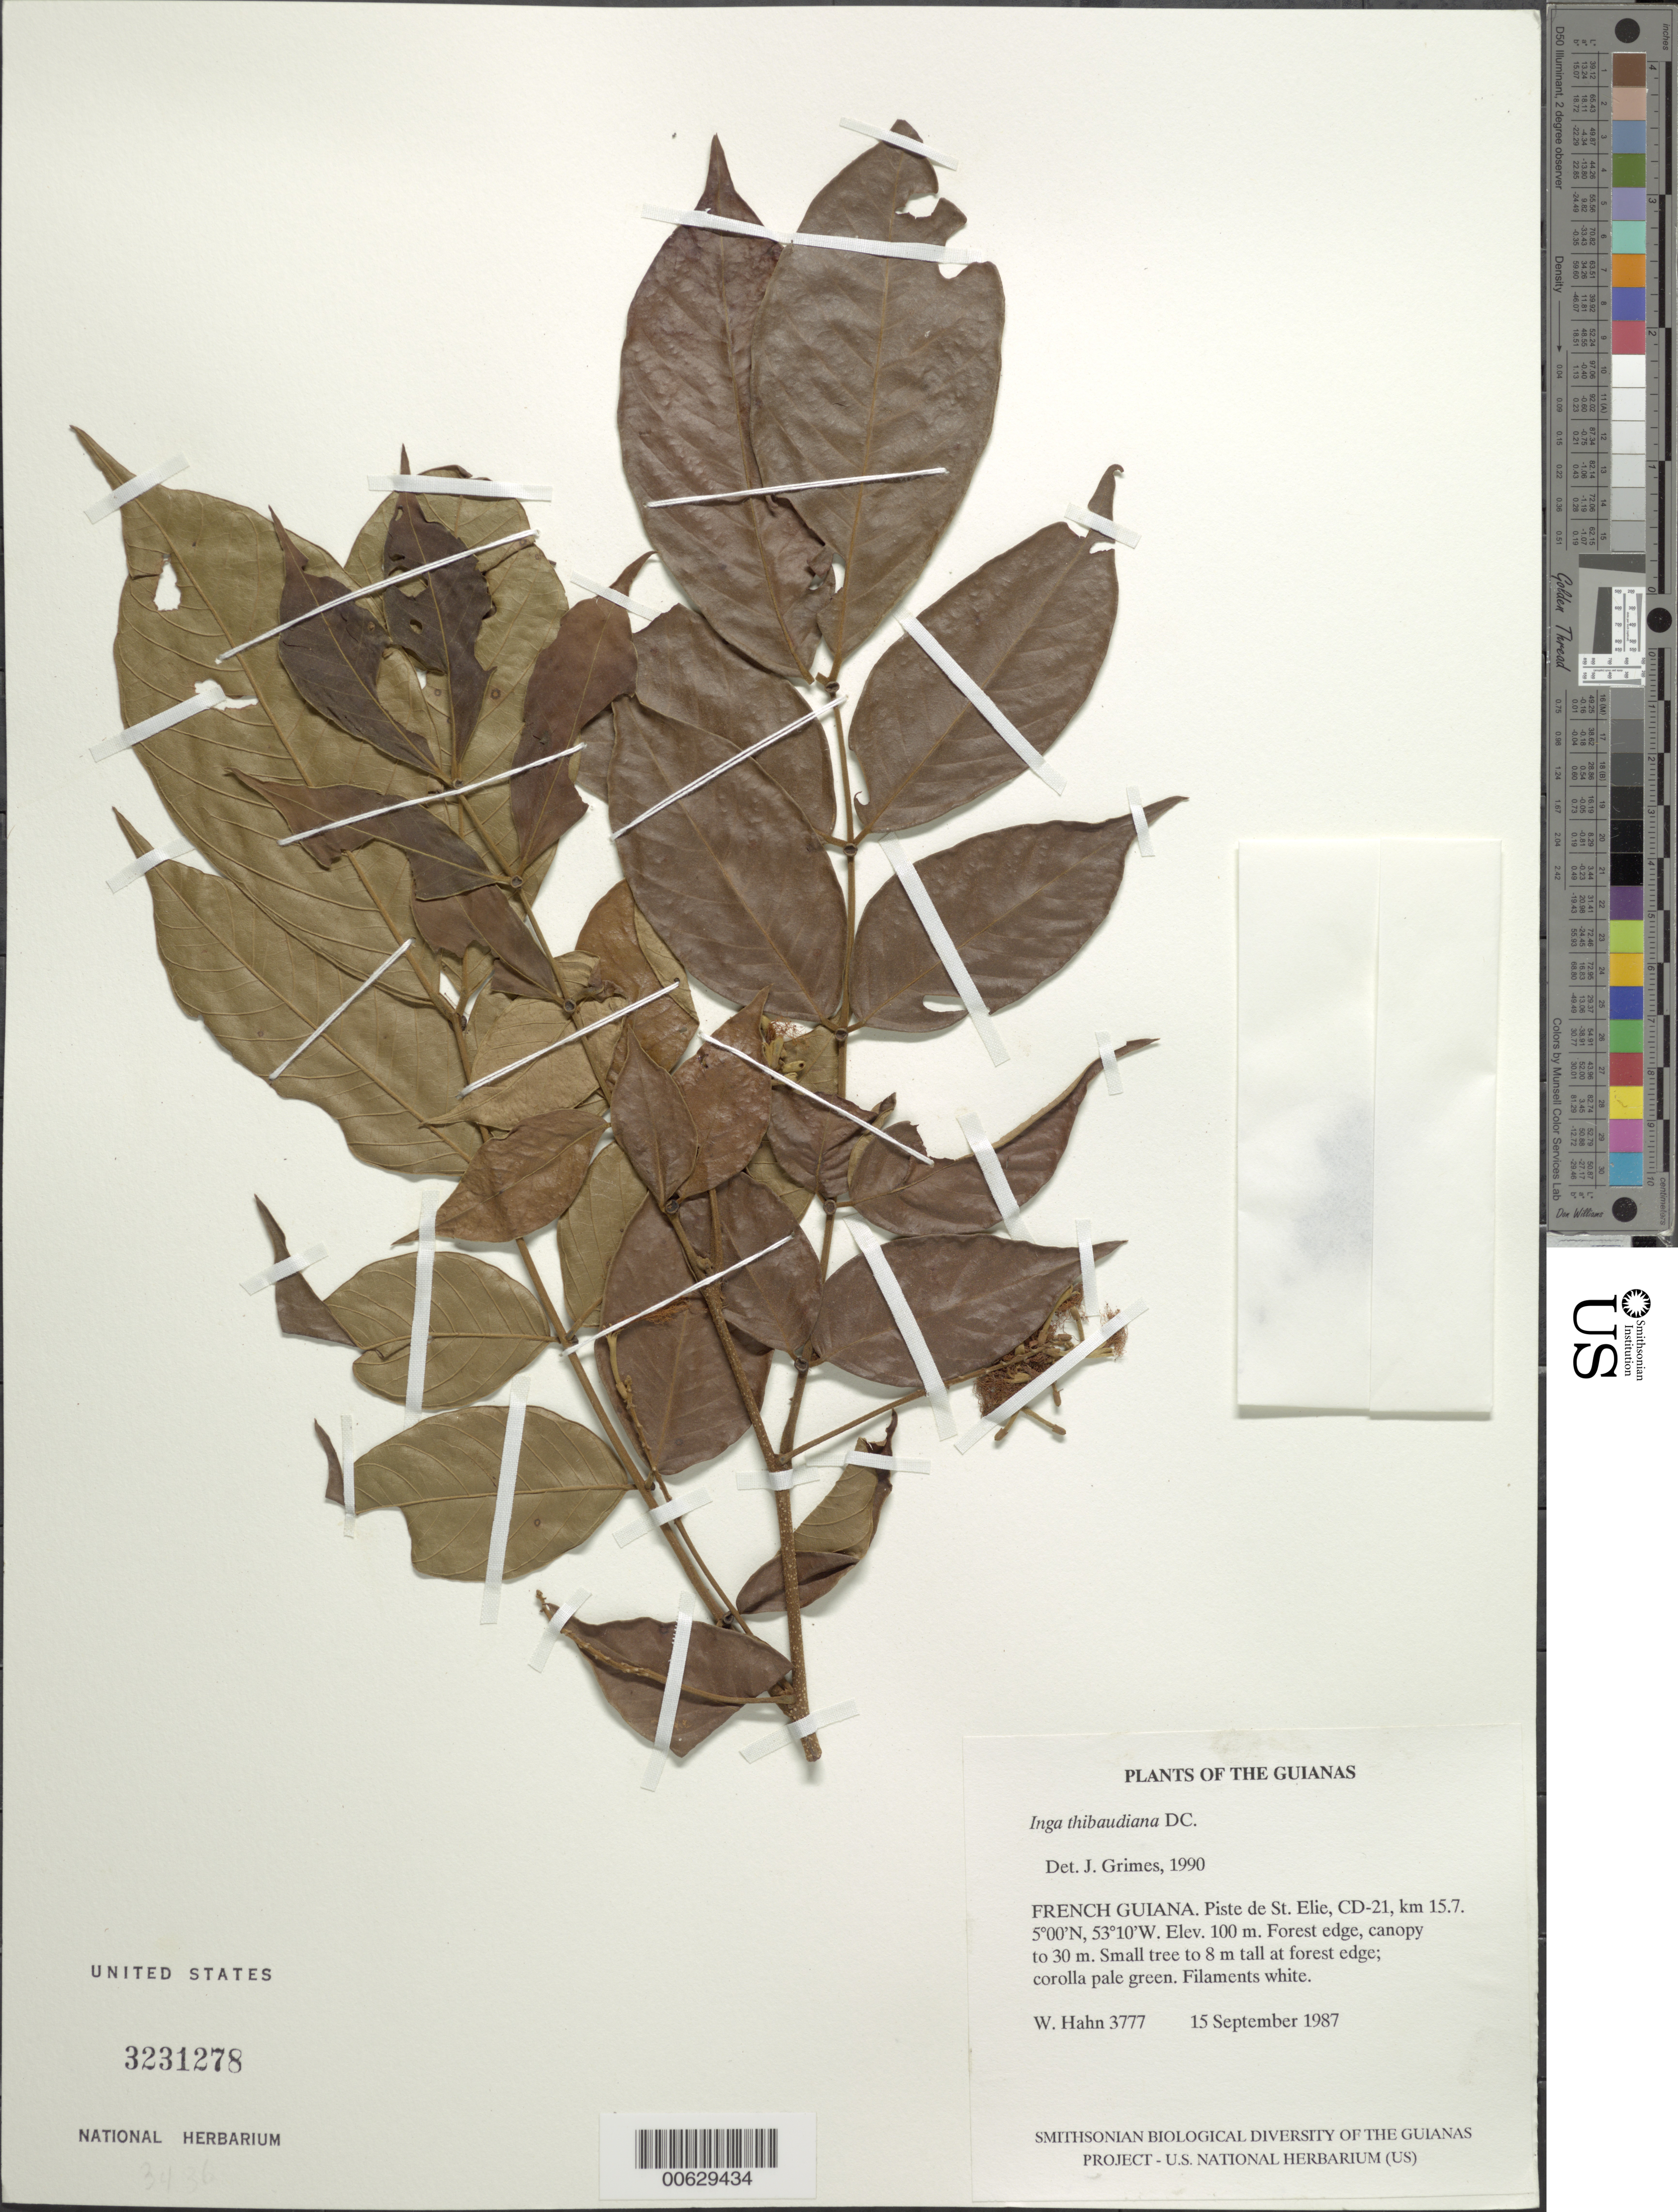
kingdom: Plantae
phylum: Tracheophyta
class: Magnoliopsida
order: Fabales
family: Fabaceae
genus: Inga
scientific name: Inga thibaudiana subsp. thibaudiana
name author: DC.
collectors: W. Hahn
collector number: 3777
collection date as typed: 15 September 1987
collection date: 1987-09-15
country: French Guiana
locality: Piste de St. Elie, CD-21, km 15.7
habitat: Forest edge, canopy to 30 m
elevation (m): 100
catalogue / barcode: US 3231278